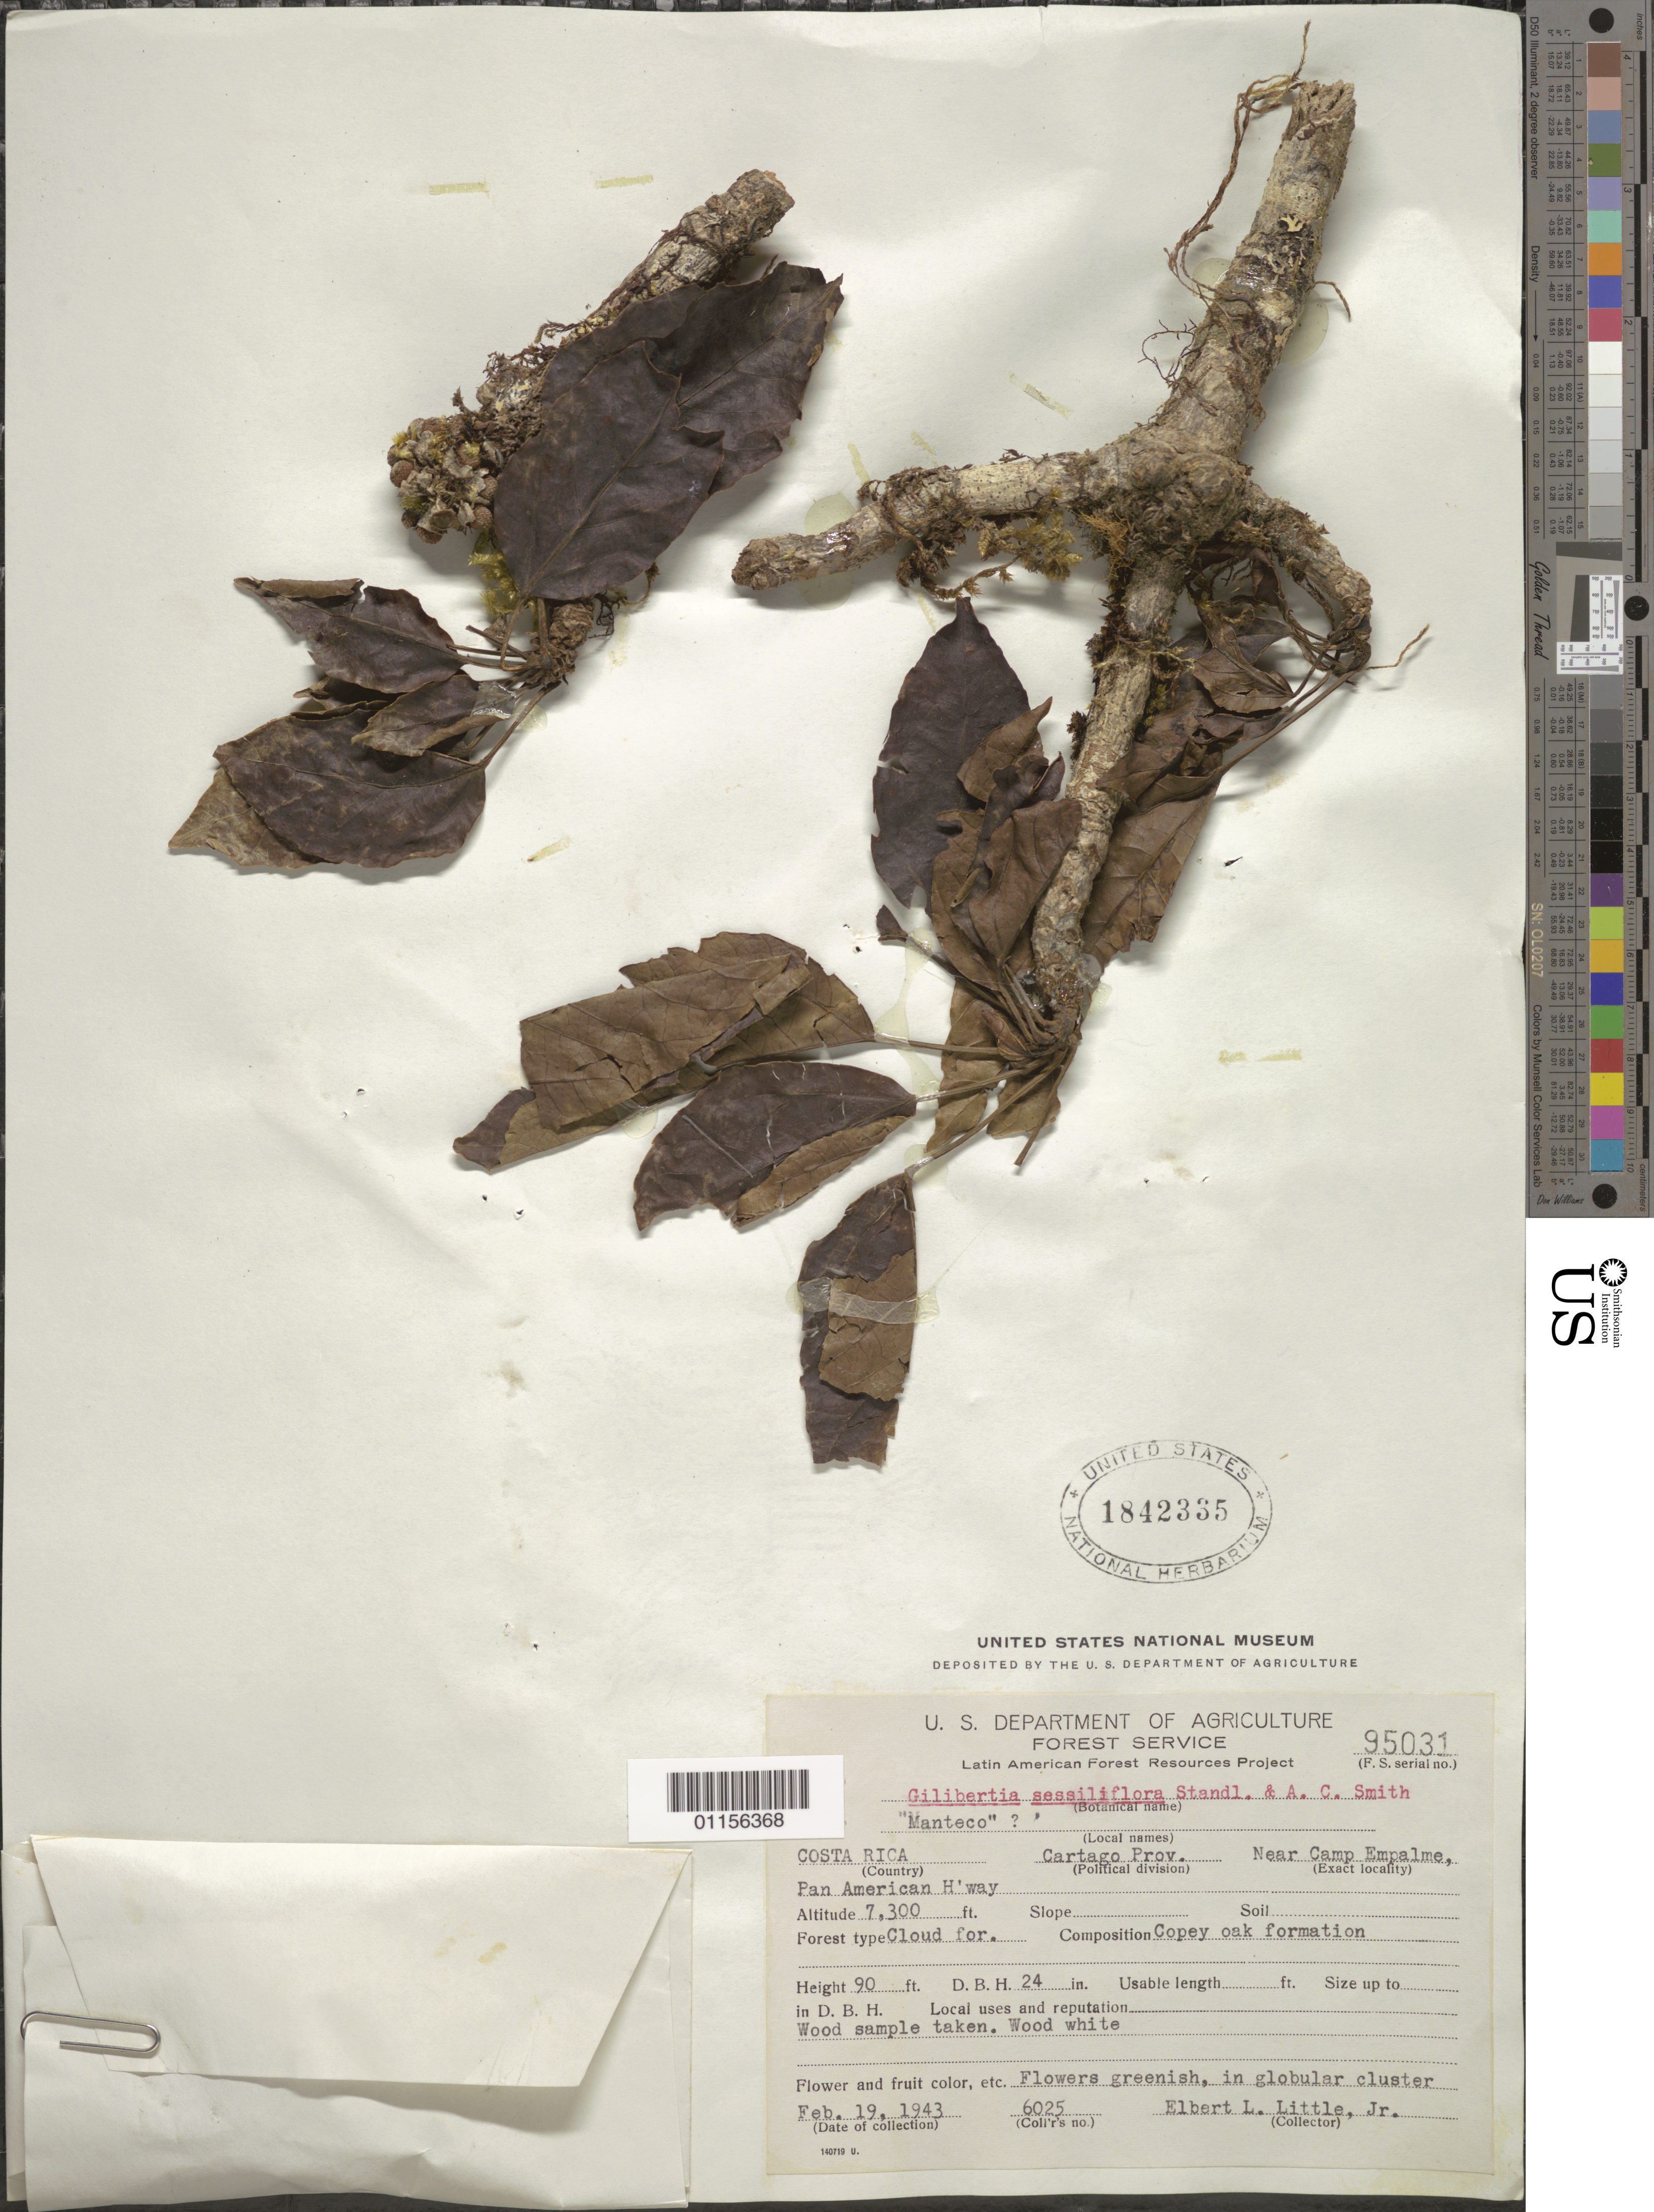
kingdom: Plantae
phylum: Tracheophyta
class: Magnoliopsida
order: Apiales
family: Araliaceae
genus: Dendropanax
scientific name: Dendropanax sessiliflorus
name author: (Standl. & A.C. Sm.) A.C. Sm.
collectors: E. L. Little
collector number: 6025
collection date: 1943-02-19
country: Costa Rica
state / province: Cartago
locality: Near Camp Empalme. Pan American Hwy.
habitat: Cloud forest.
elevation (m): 2225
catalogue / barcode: US 1842335